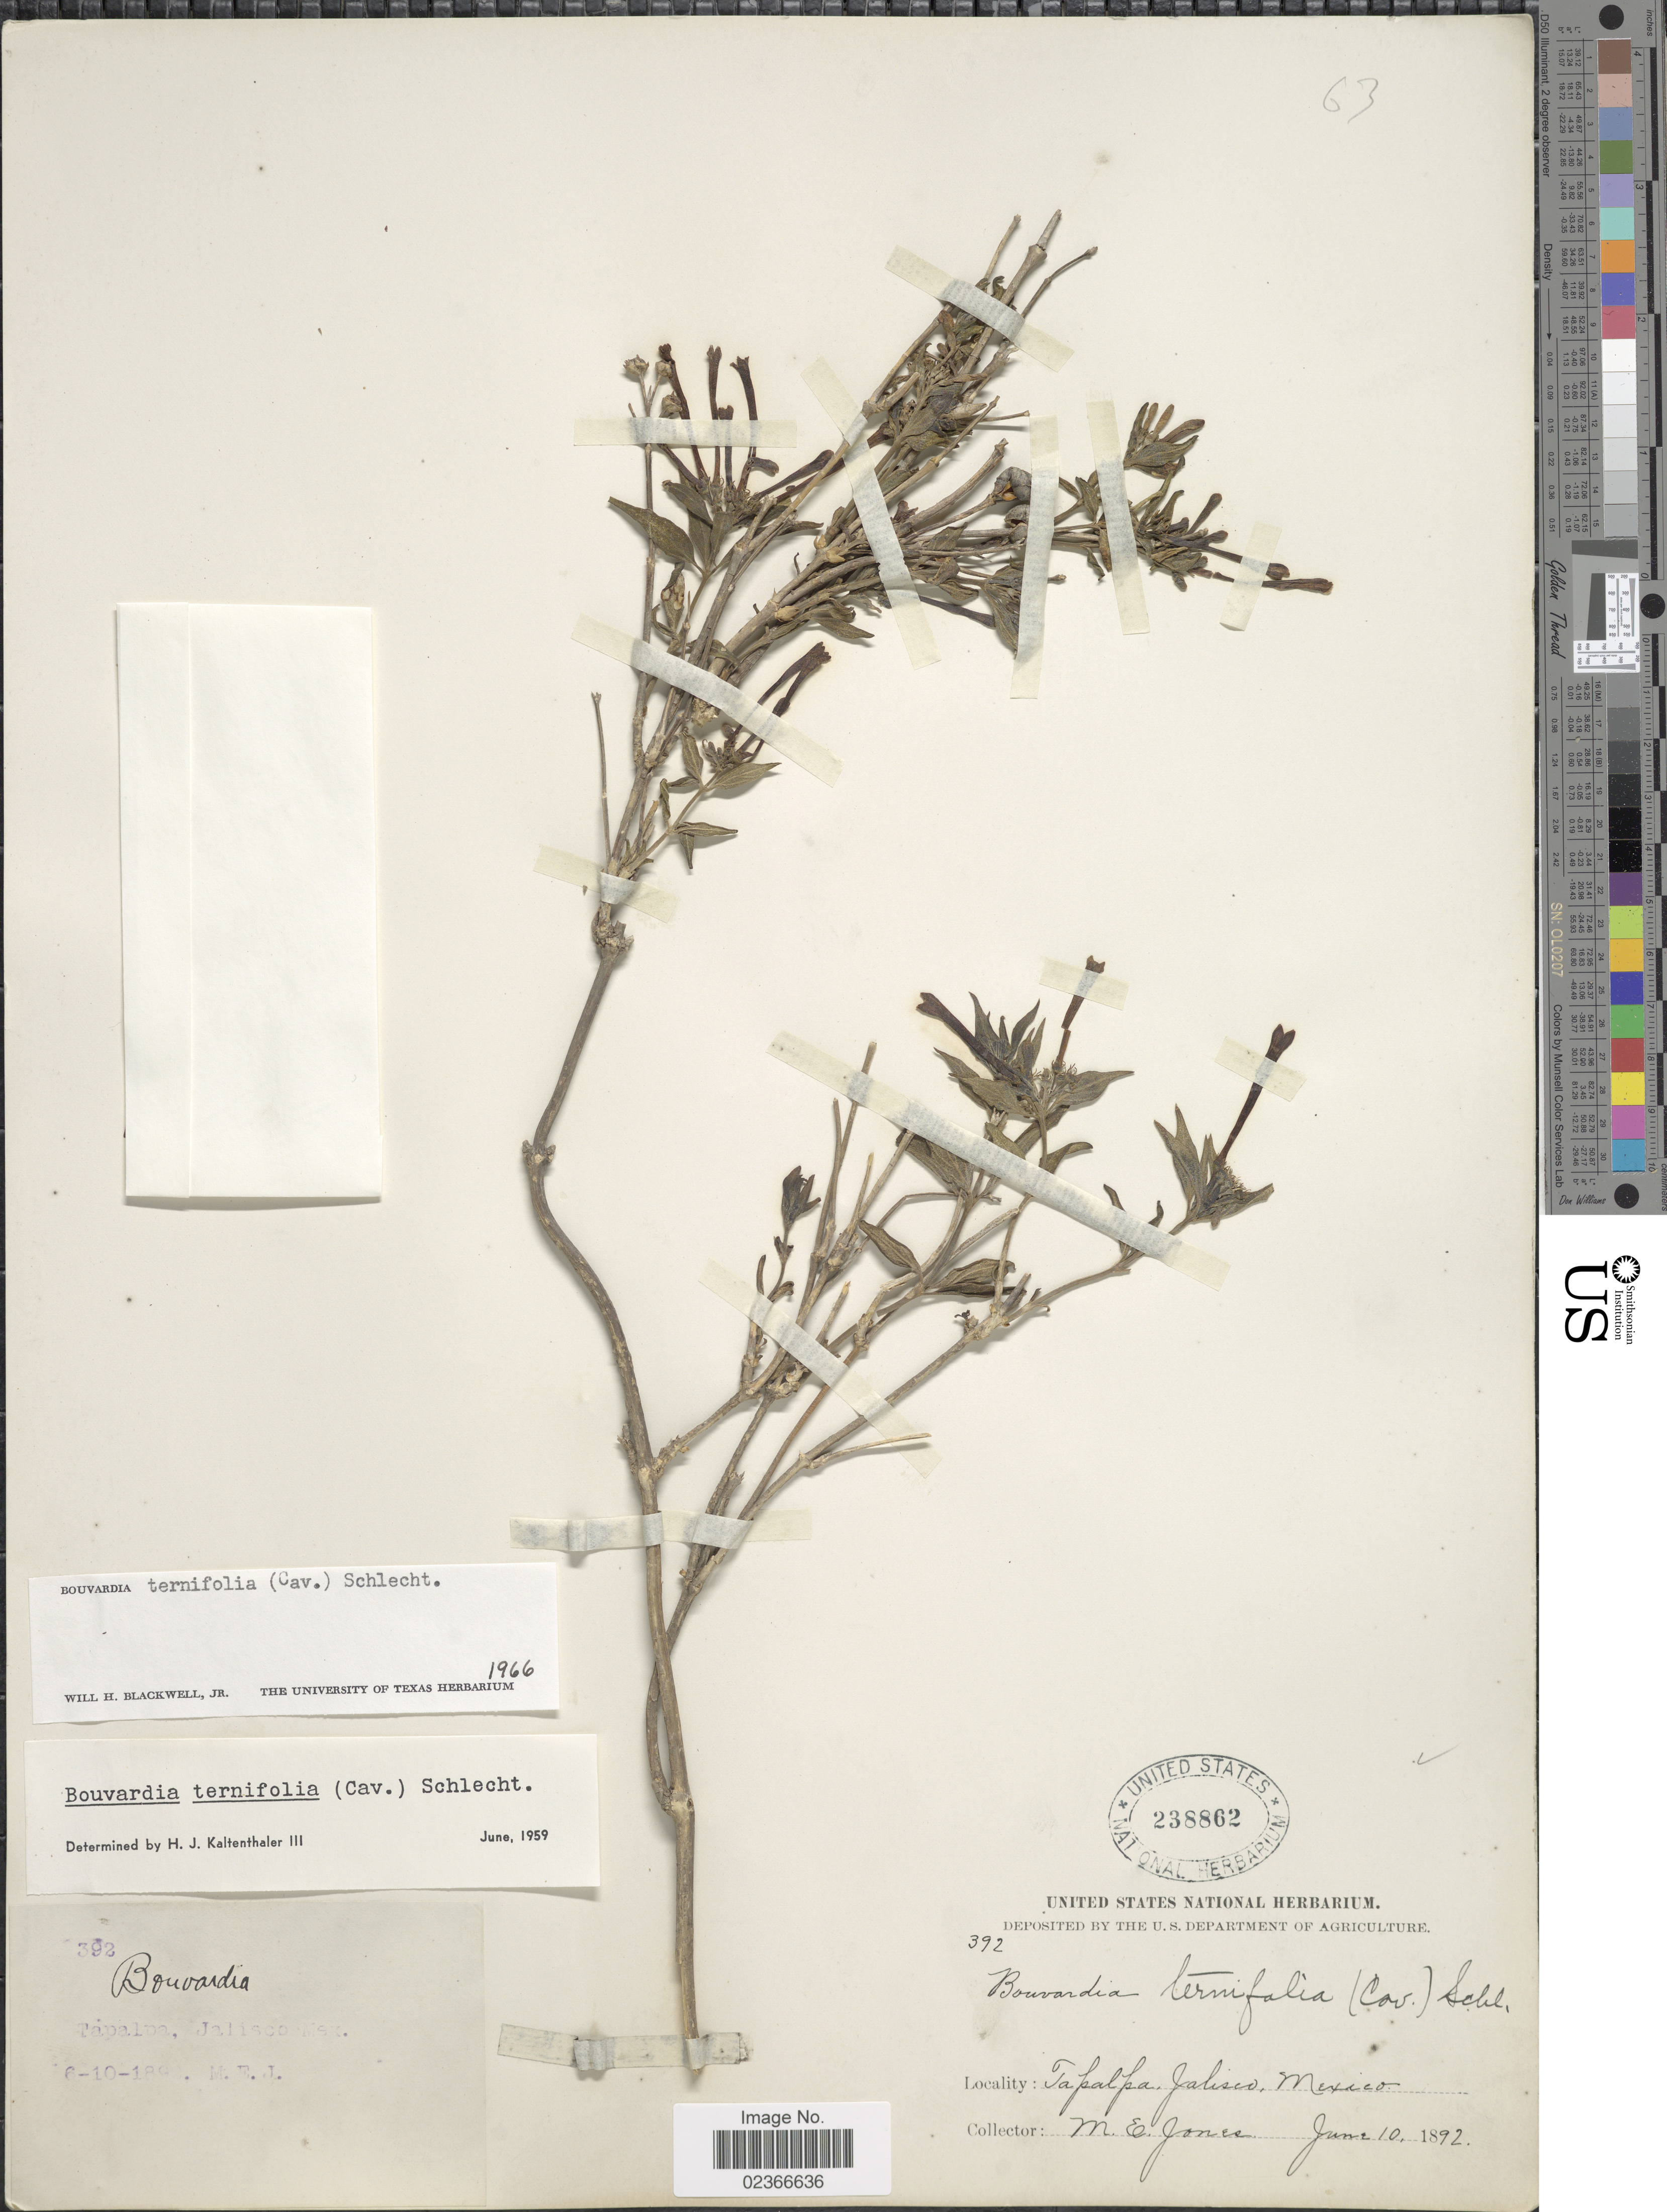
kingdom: Plantae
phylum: Tracheophyta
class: Magnoliopsida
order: Gentianales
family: Rubiaceae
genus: Bouvardia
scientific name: Bouvardia ternifolia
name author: (Cav.) Schltdl.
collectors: M. E. Jones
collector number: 392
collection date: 1892-06-10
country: Mexico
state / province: Jalisco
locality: Tapalpa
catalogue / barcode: US 238862